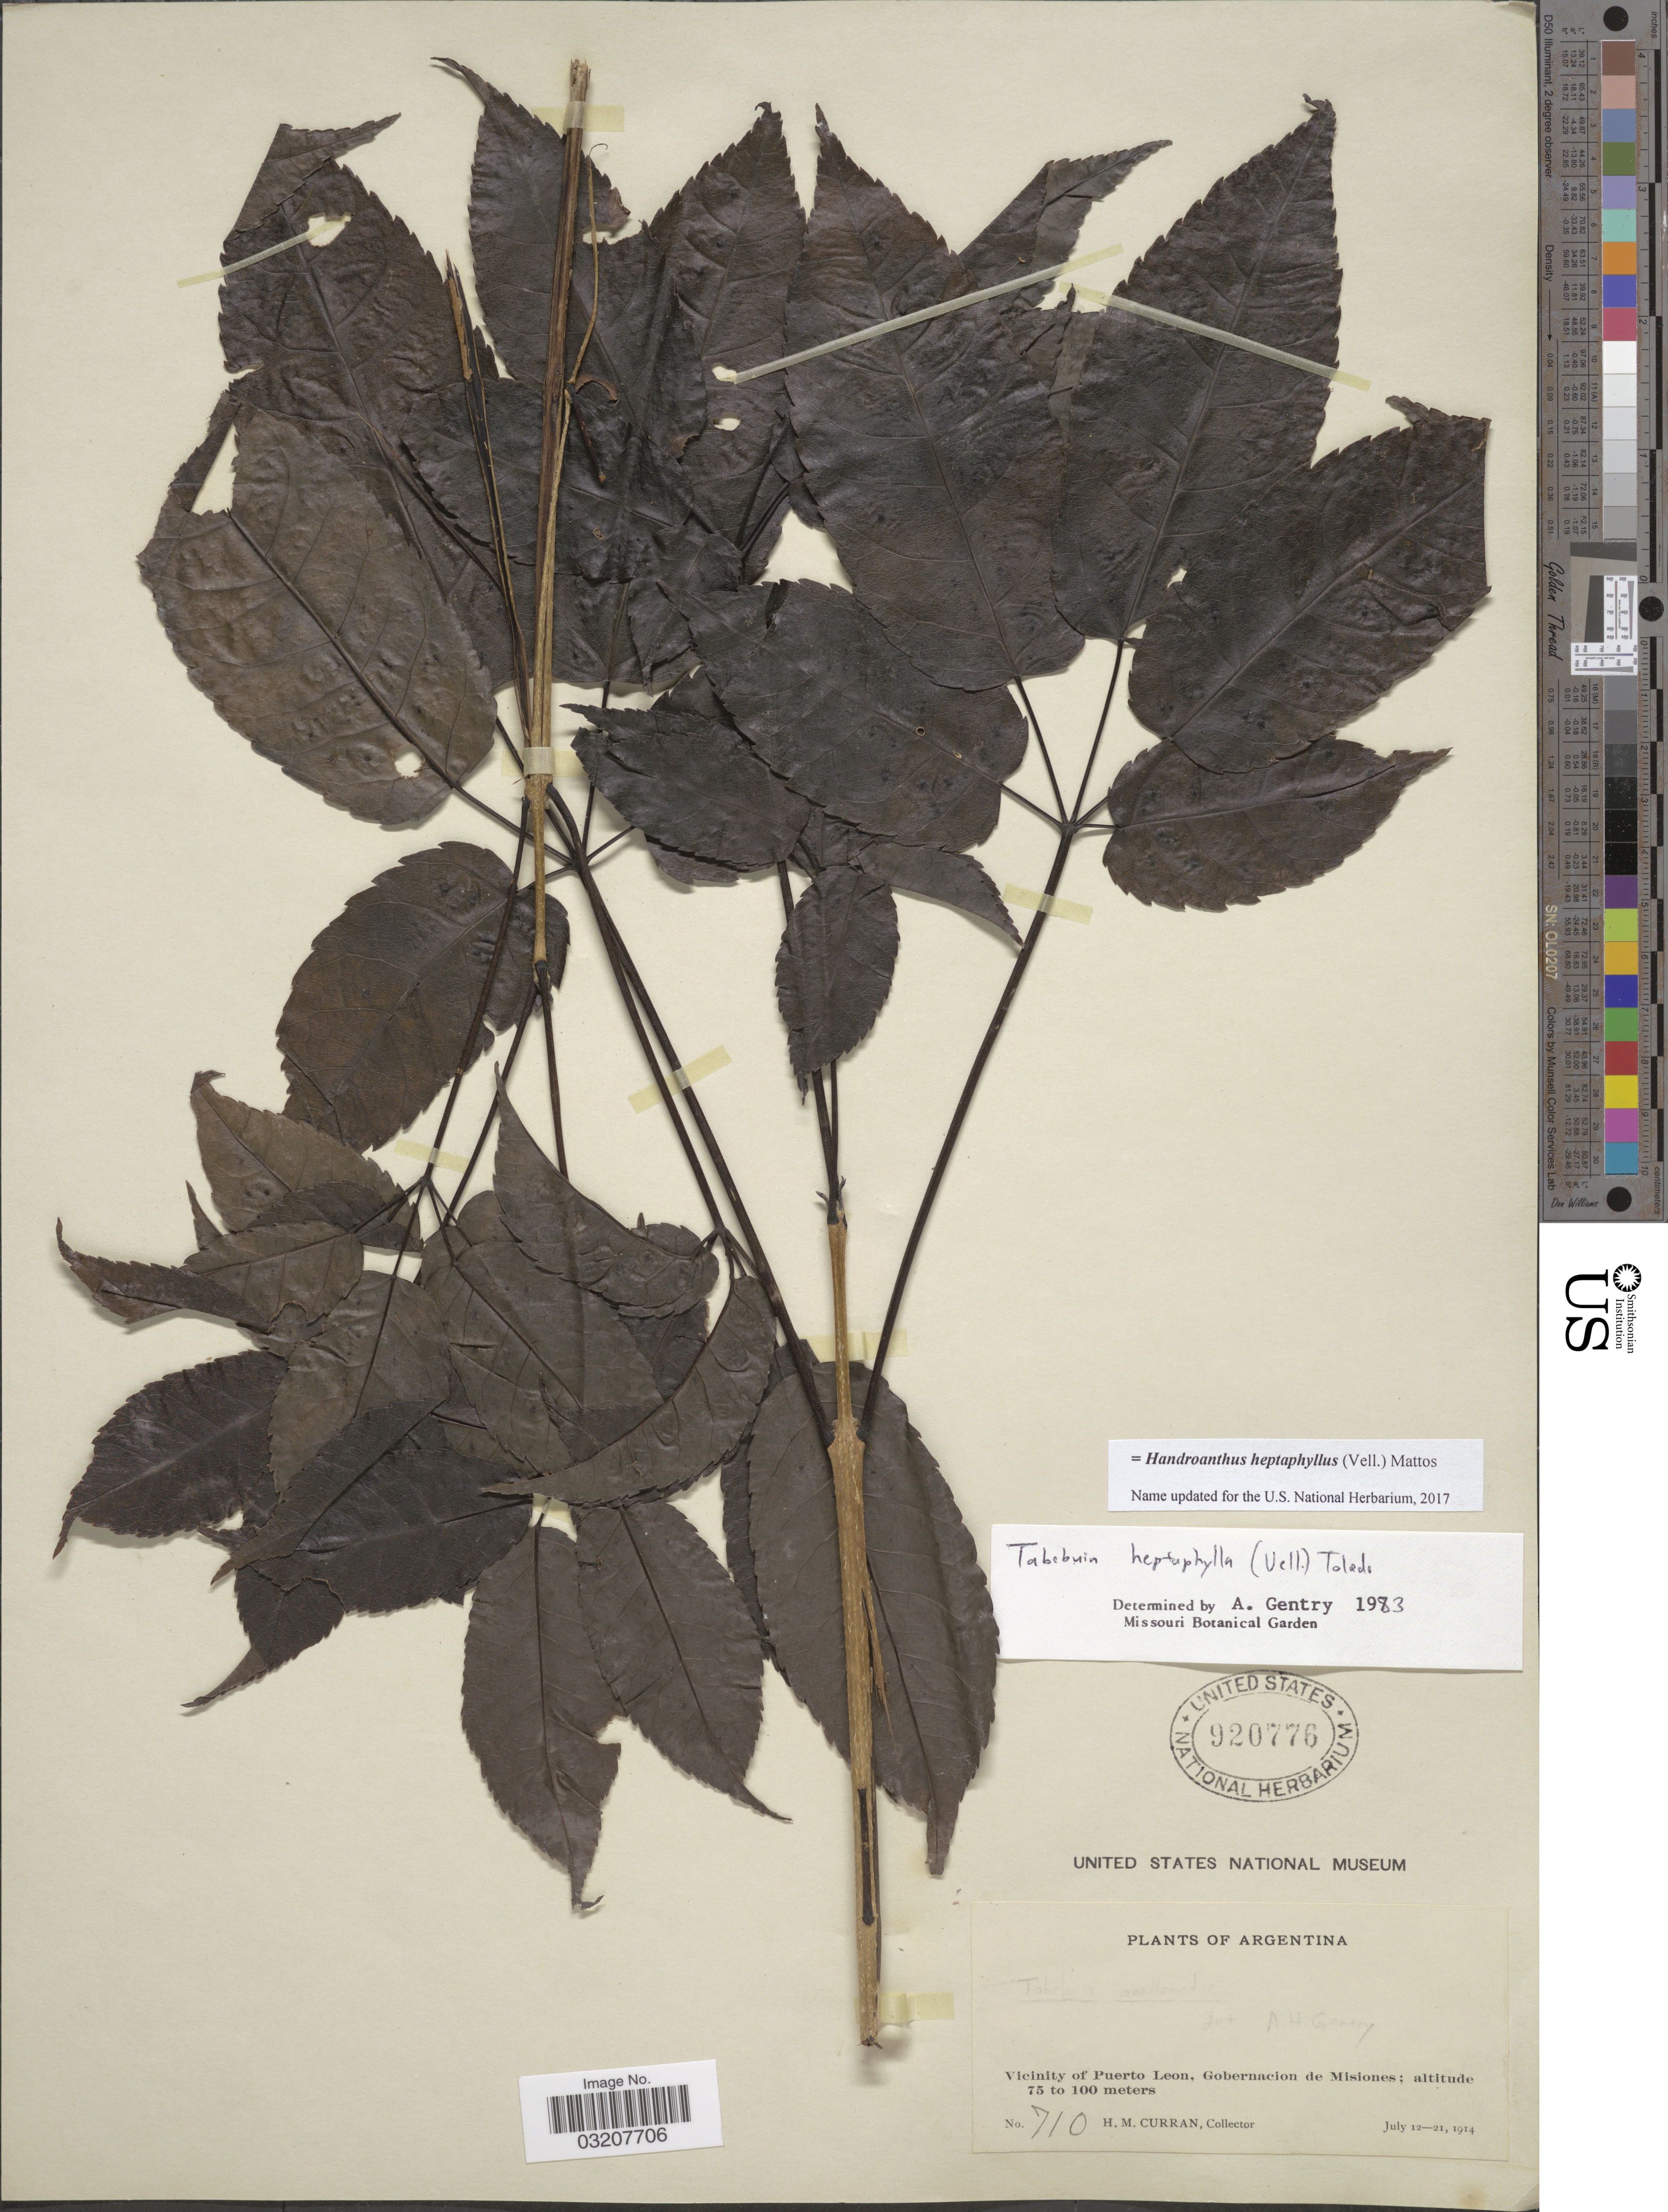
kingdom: Plantae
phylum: Tracheophyta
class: Magnoliopsida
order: Lamiales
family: Bignoniaceae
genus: Handroanthus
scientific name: Handroanthus heptaphyllus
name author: (Vell.) Mattos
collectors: H. M. Curran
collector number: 710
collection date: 1914-07-12/1914-07-21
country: Argentina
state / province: Misiones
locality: Vicinity of Puerto Leon, Gobernacion de Misiones.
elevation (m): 75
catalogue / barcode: US 920776